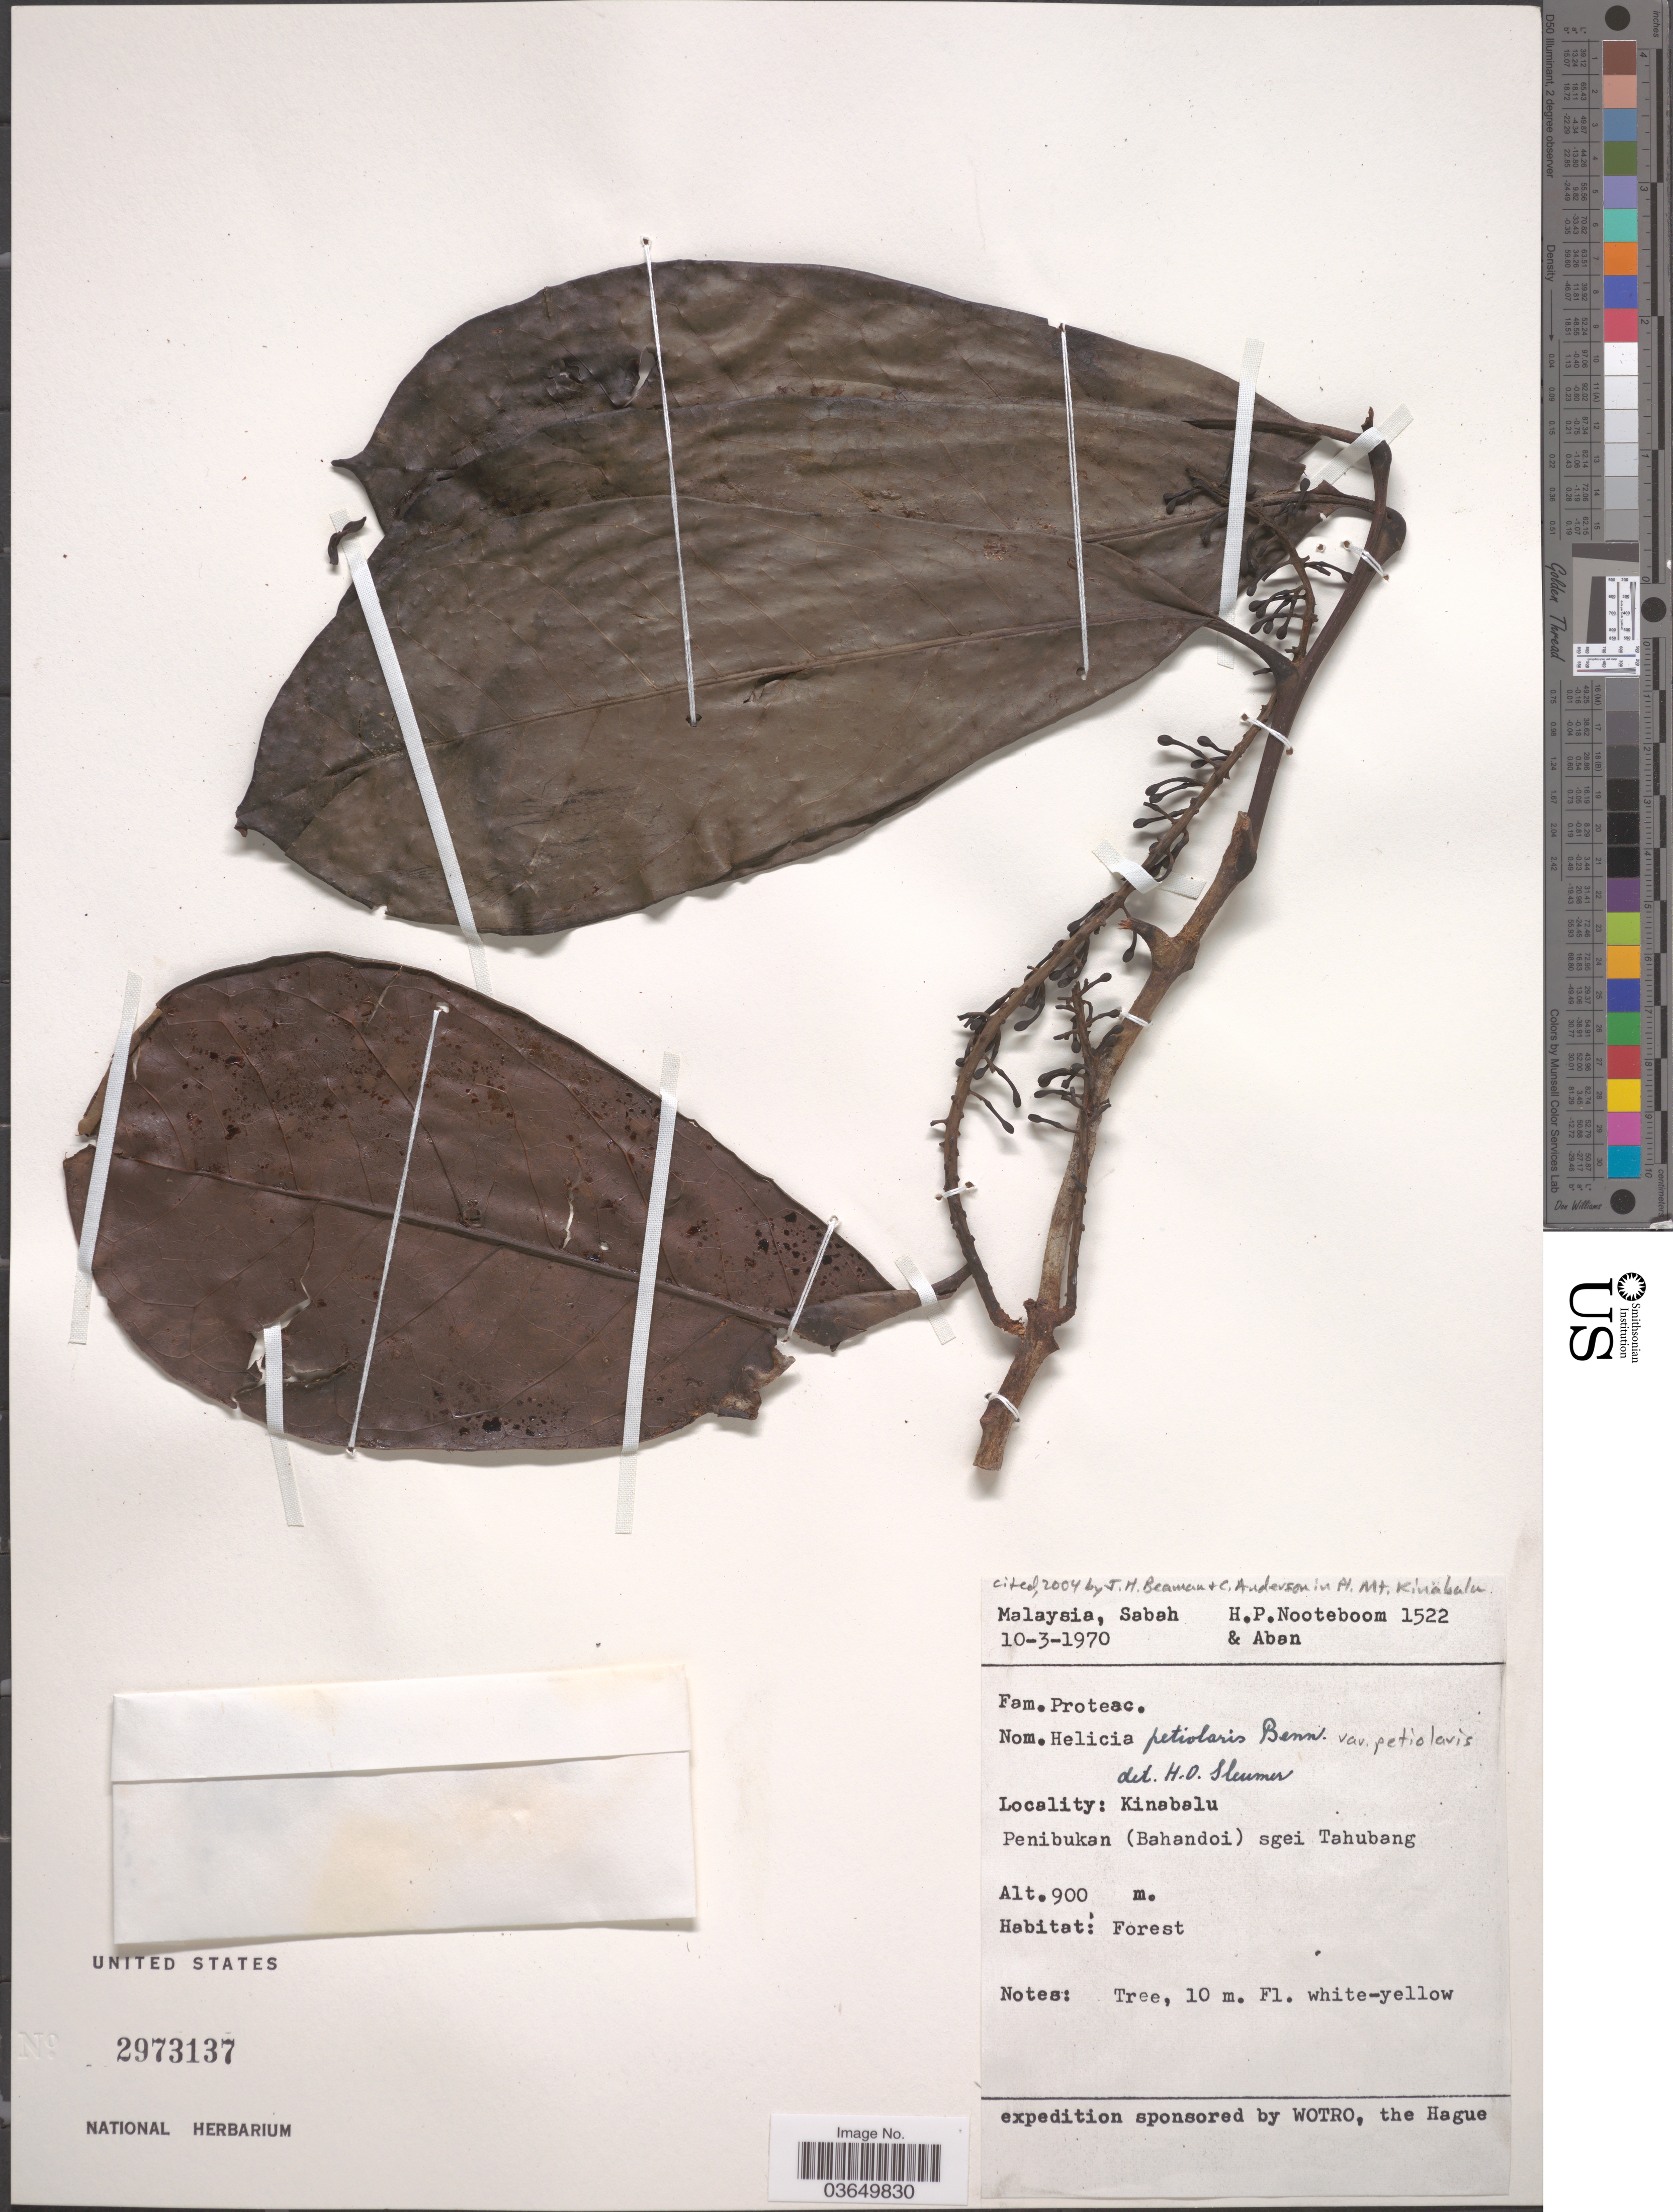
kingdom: Plantae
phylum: Tracheophyta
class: Magnoliopsida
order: Proteales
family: Proteaceae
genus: Helicia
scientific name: Helicia petiolaris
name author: A.W. Benn.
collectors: H. P. Nooteboom & -- Aban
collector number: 1522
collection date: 1970-03-10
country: Malaysia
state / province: Sabah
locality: Kinabalu. Penibukan (Bahandoi) sgei Tahubang.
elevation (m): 900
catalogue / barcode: US 2973137